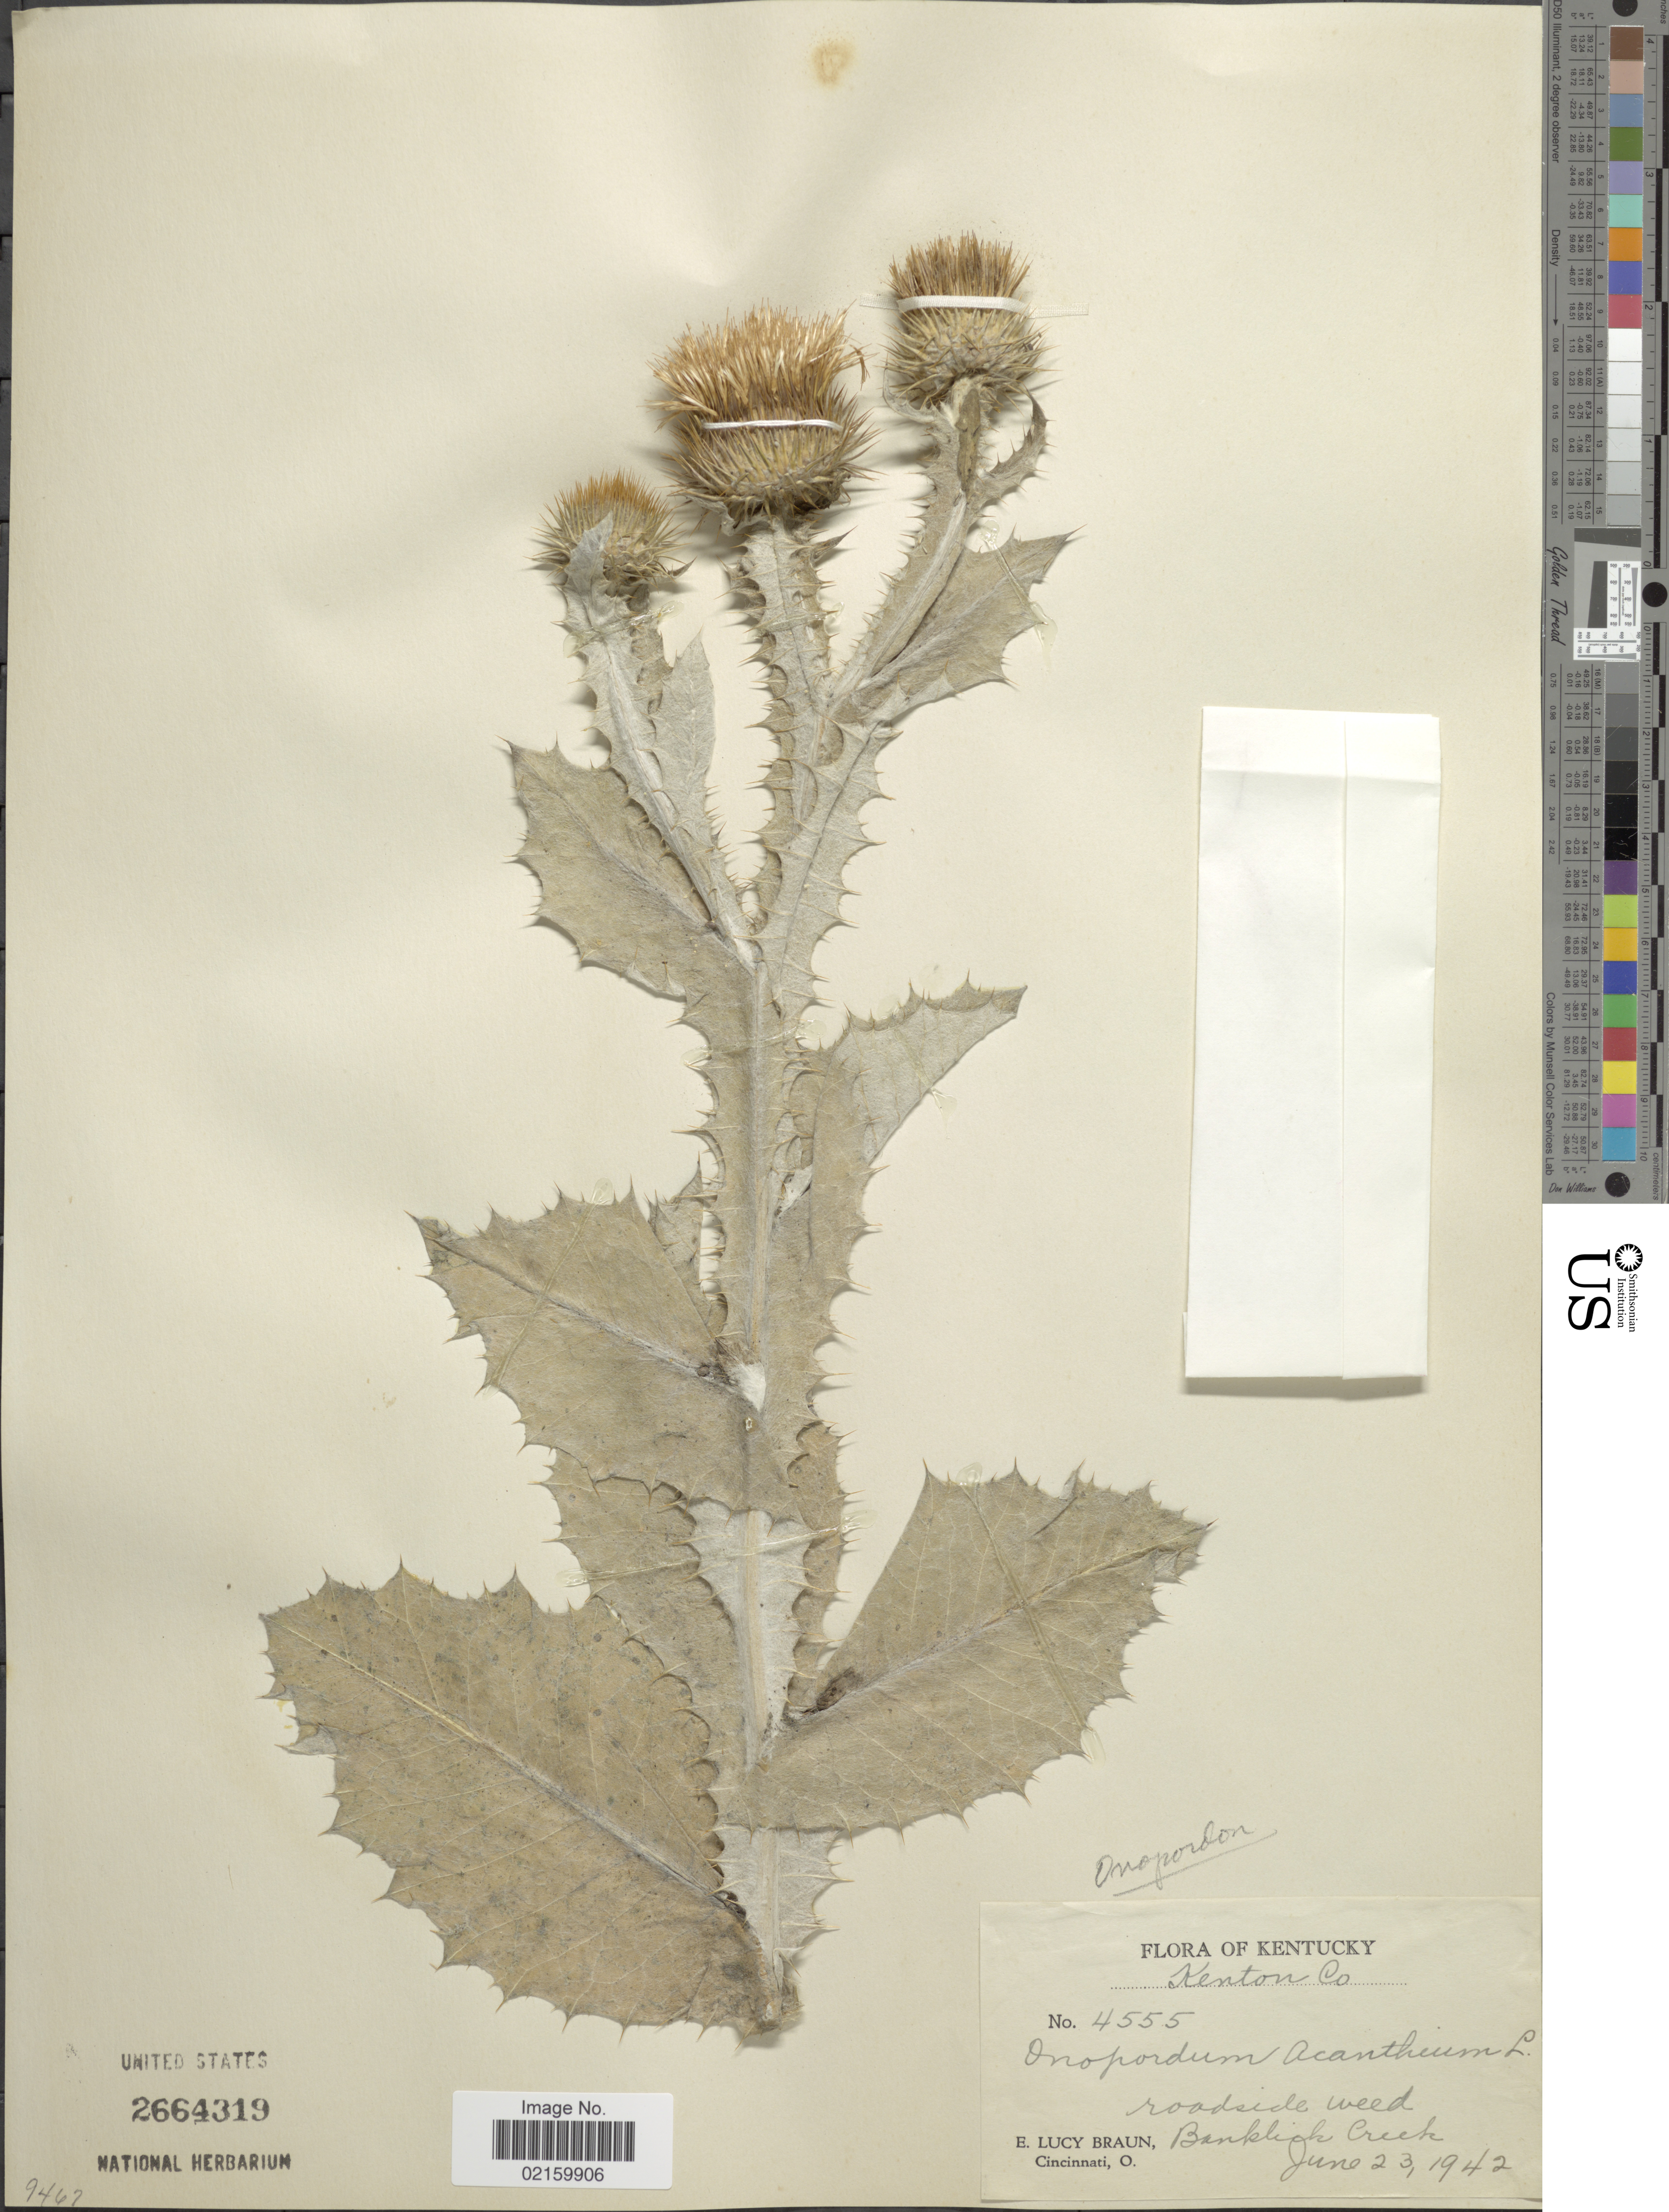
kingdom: Plantae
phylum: Tracheophyta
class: Magnoliopsida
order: Asterales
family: Asteraceae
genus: Onopordum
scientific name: Onopordum acanthium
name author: L.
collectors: E. L. Braun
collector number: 4555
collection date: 1942-06-23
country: United States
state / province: Kentucky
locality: Kentucky, Kenton Co. Banklick Creek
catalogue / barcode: US 2664319